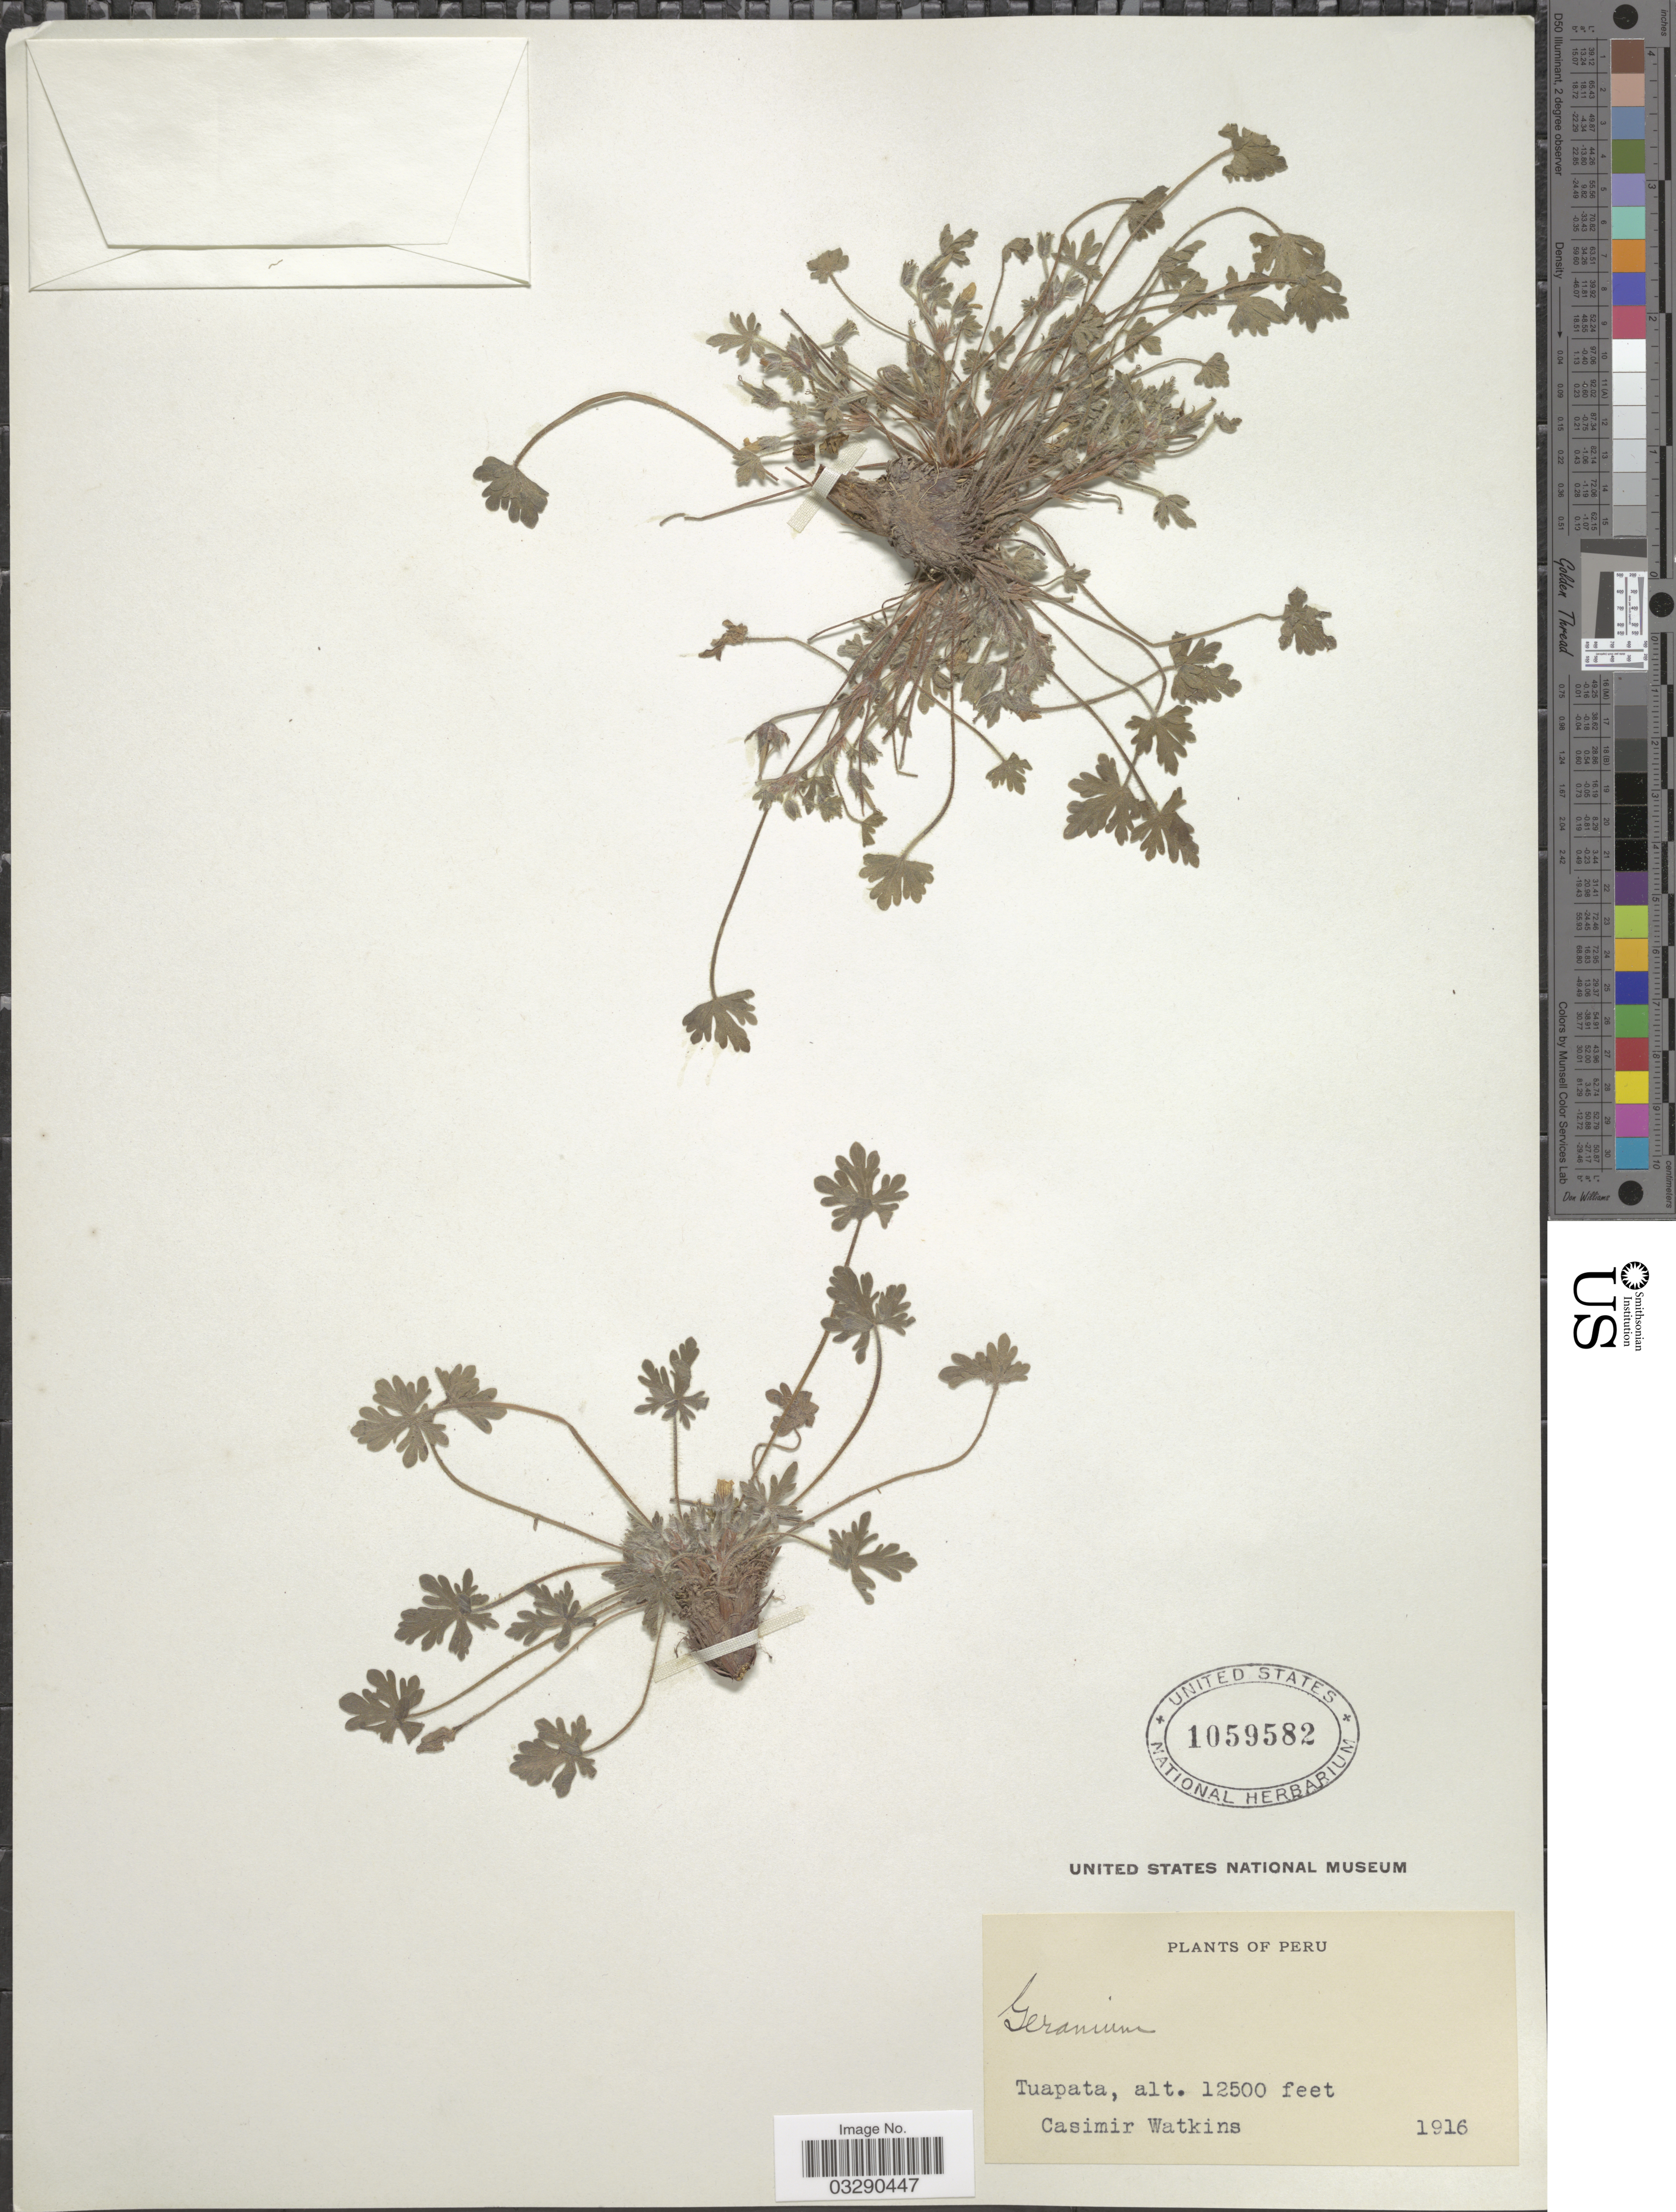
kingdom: Plantae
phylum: Tracheophyta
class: Magnoliopsida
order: Geraniales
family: Geraniaceae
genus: Geranium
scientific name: Geranium sp.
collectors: C. Watkins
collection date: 1916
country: Peru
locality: Tuapata.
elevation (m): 3810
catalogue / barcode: US 1059582